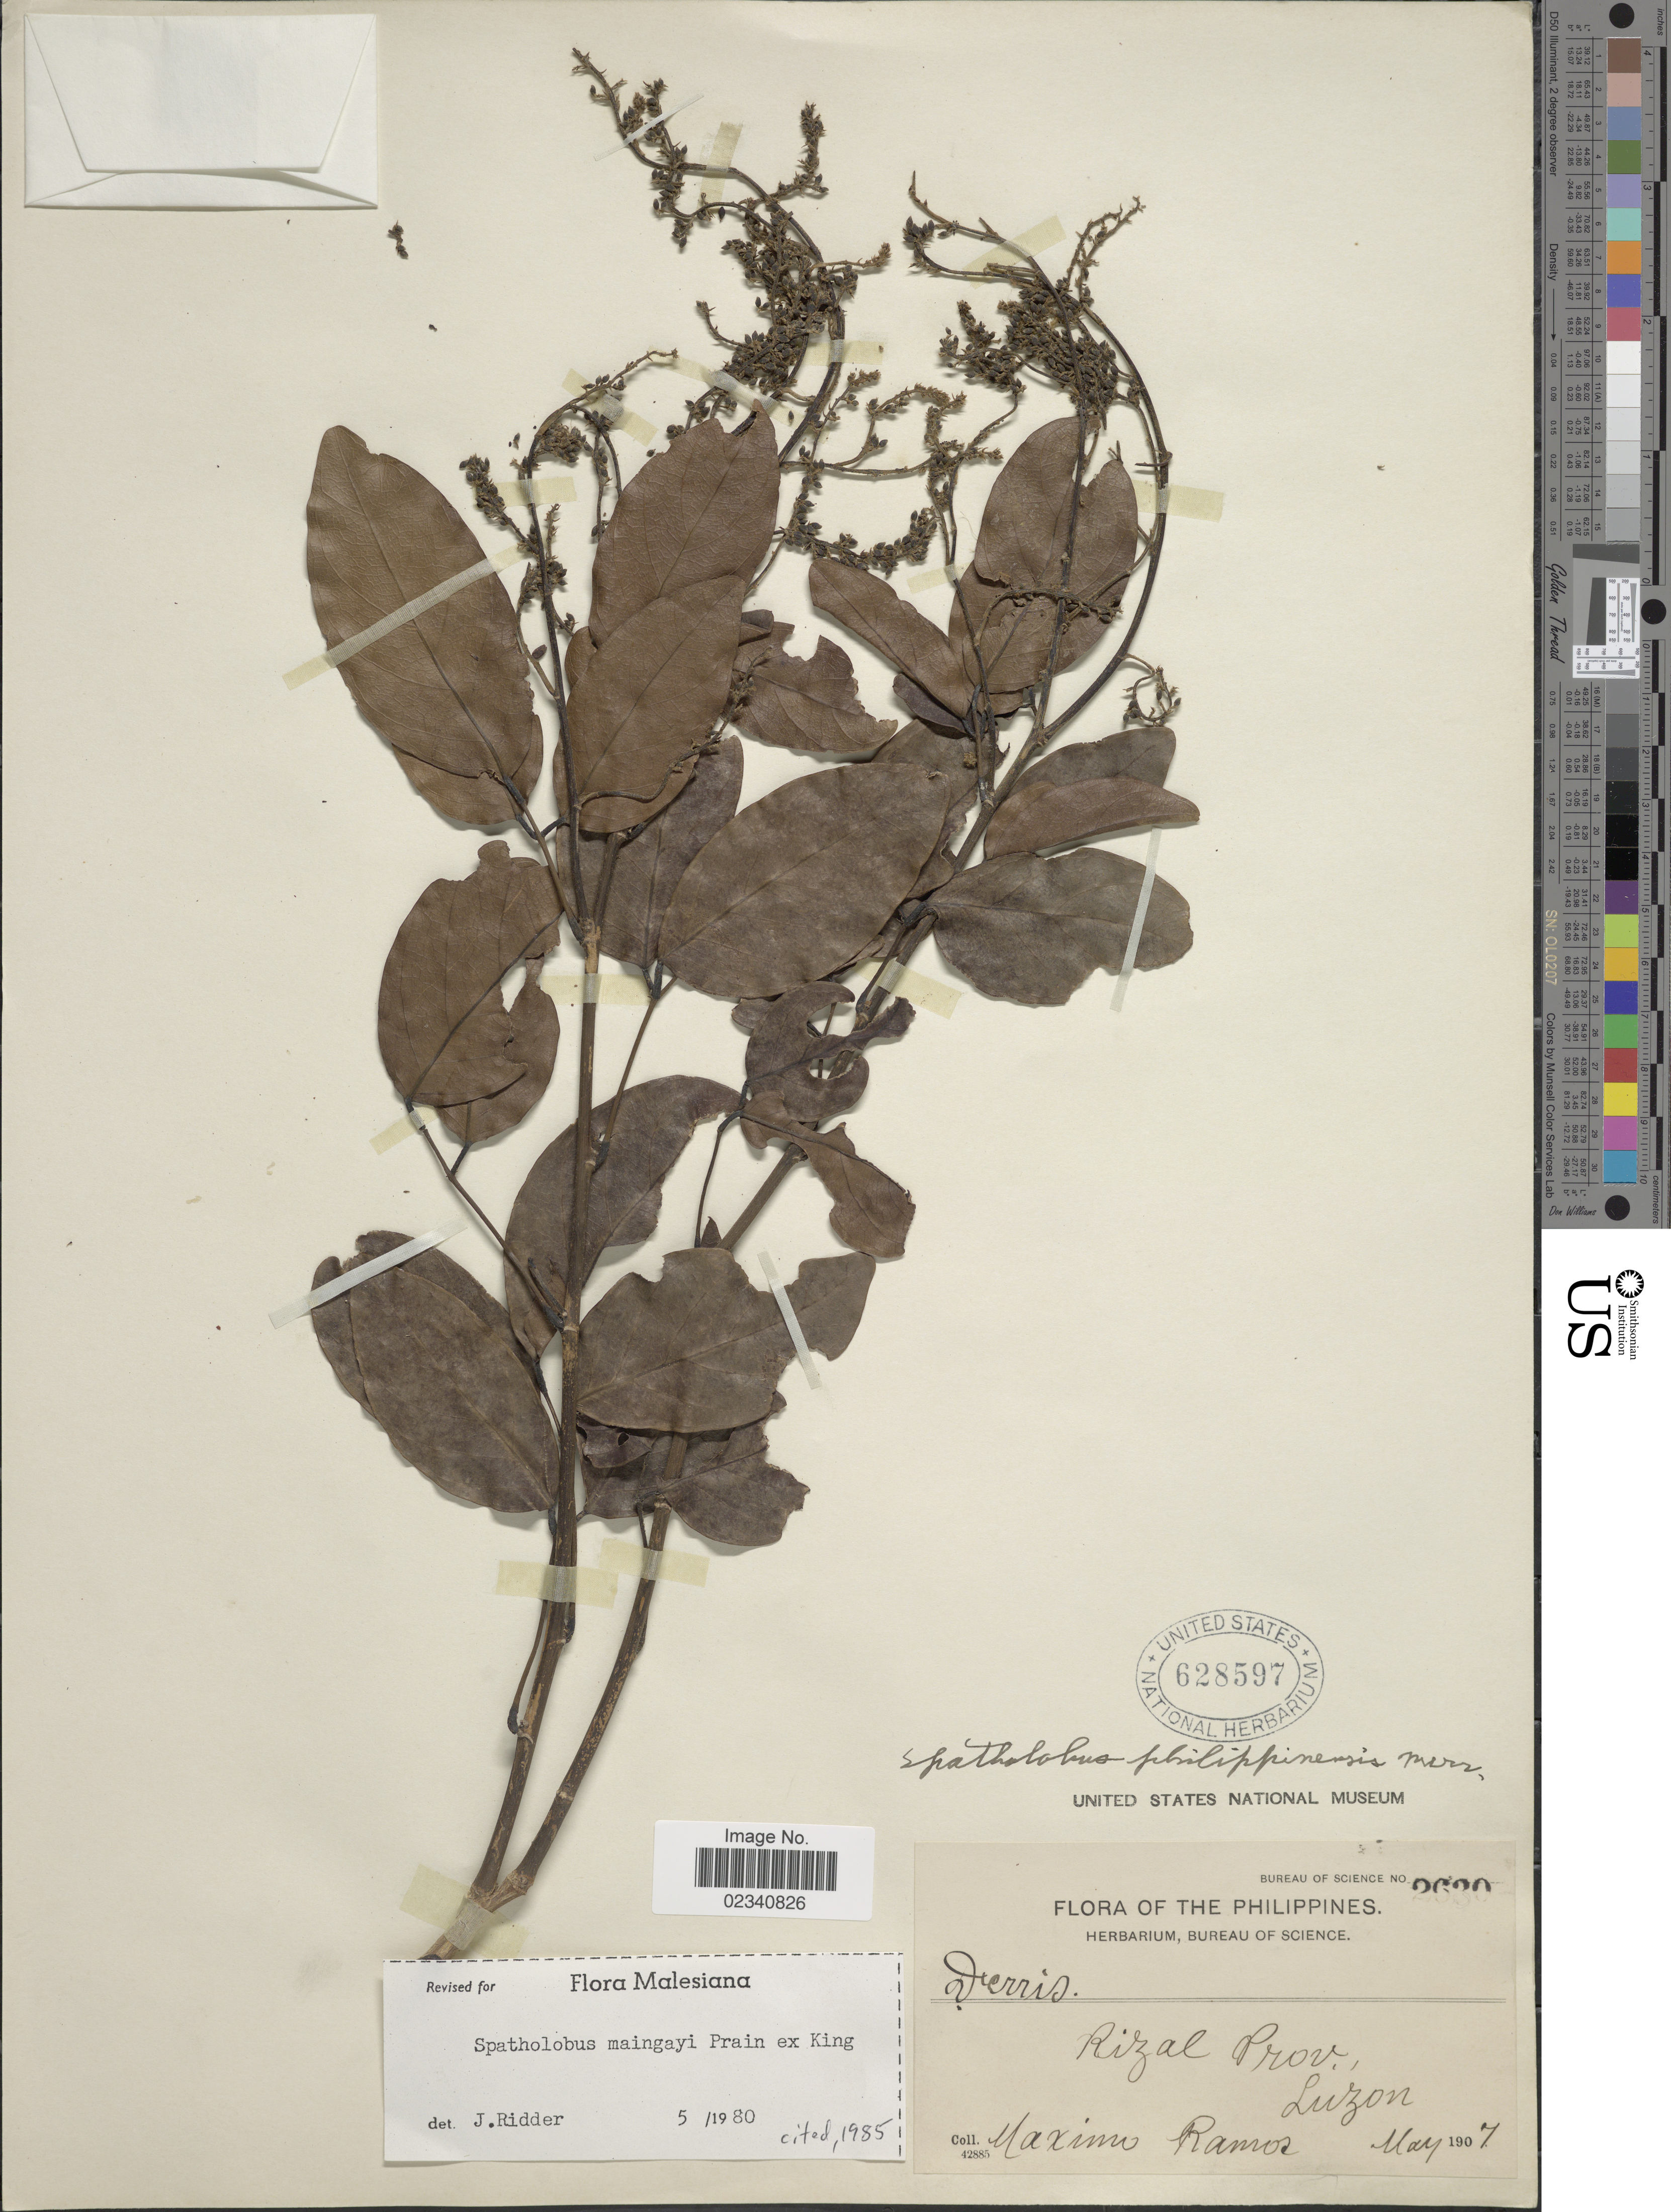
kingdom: Plantae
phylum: Tracheophyta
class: Magnoliopsida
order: Fabales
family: Fabaceae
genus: Spatholobus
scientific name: Spatholobus maingayi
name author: Prain in King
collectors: M. Ramos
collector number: Bureau of Science 2630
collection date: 1907-05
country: Philippines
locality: Rizal Prov. Luzon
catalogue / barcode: US 628597